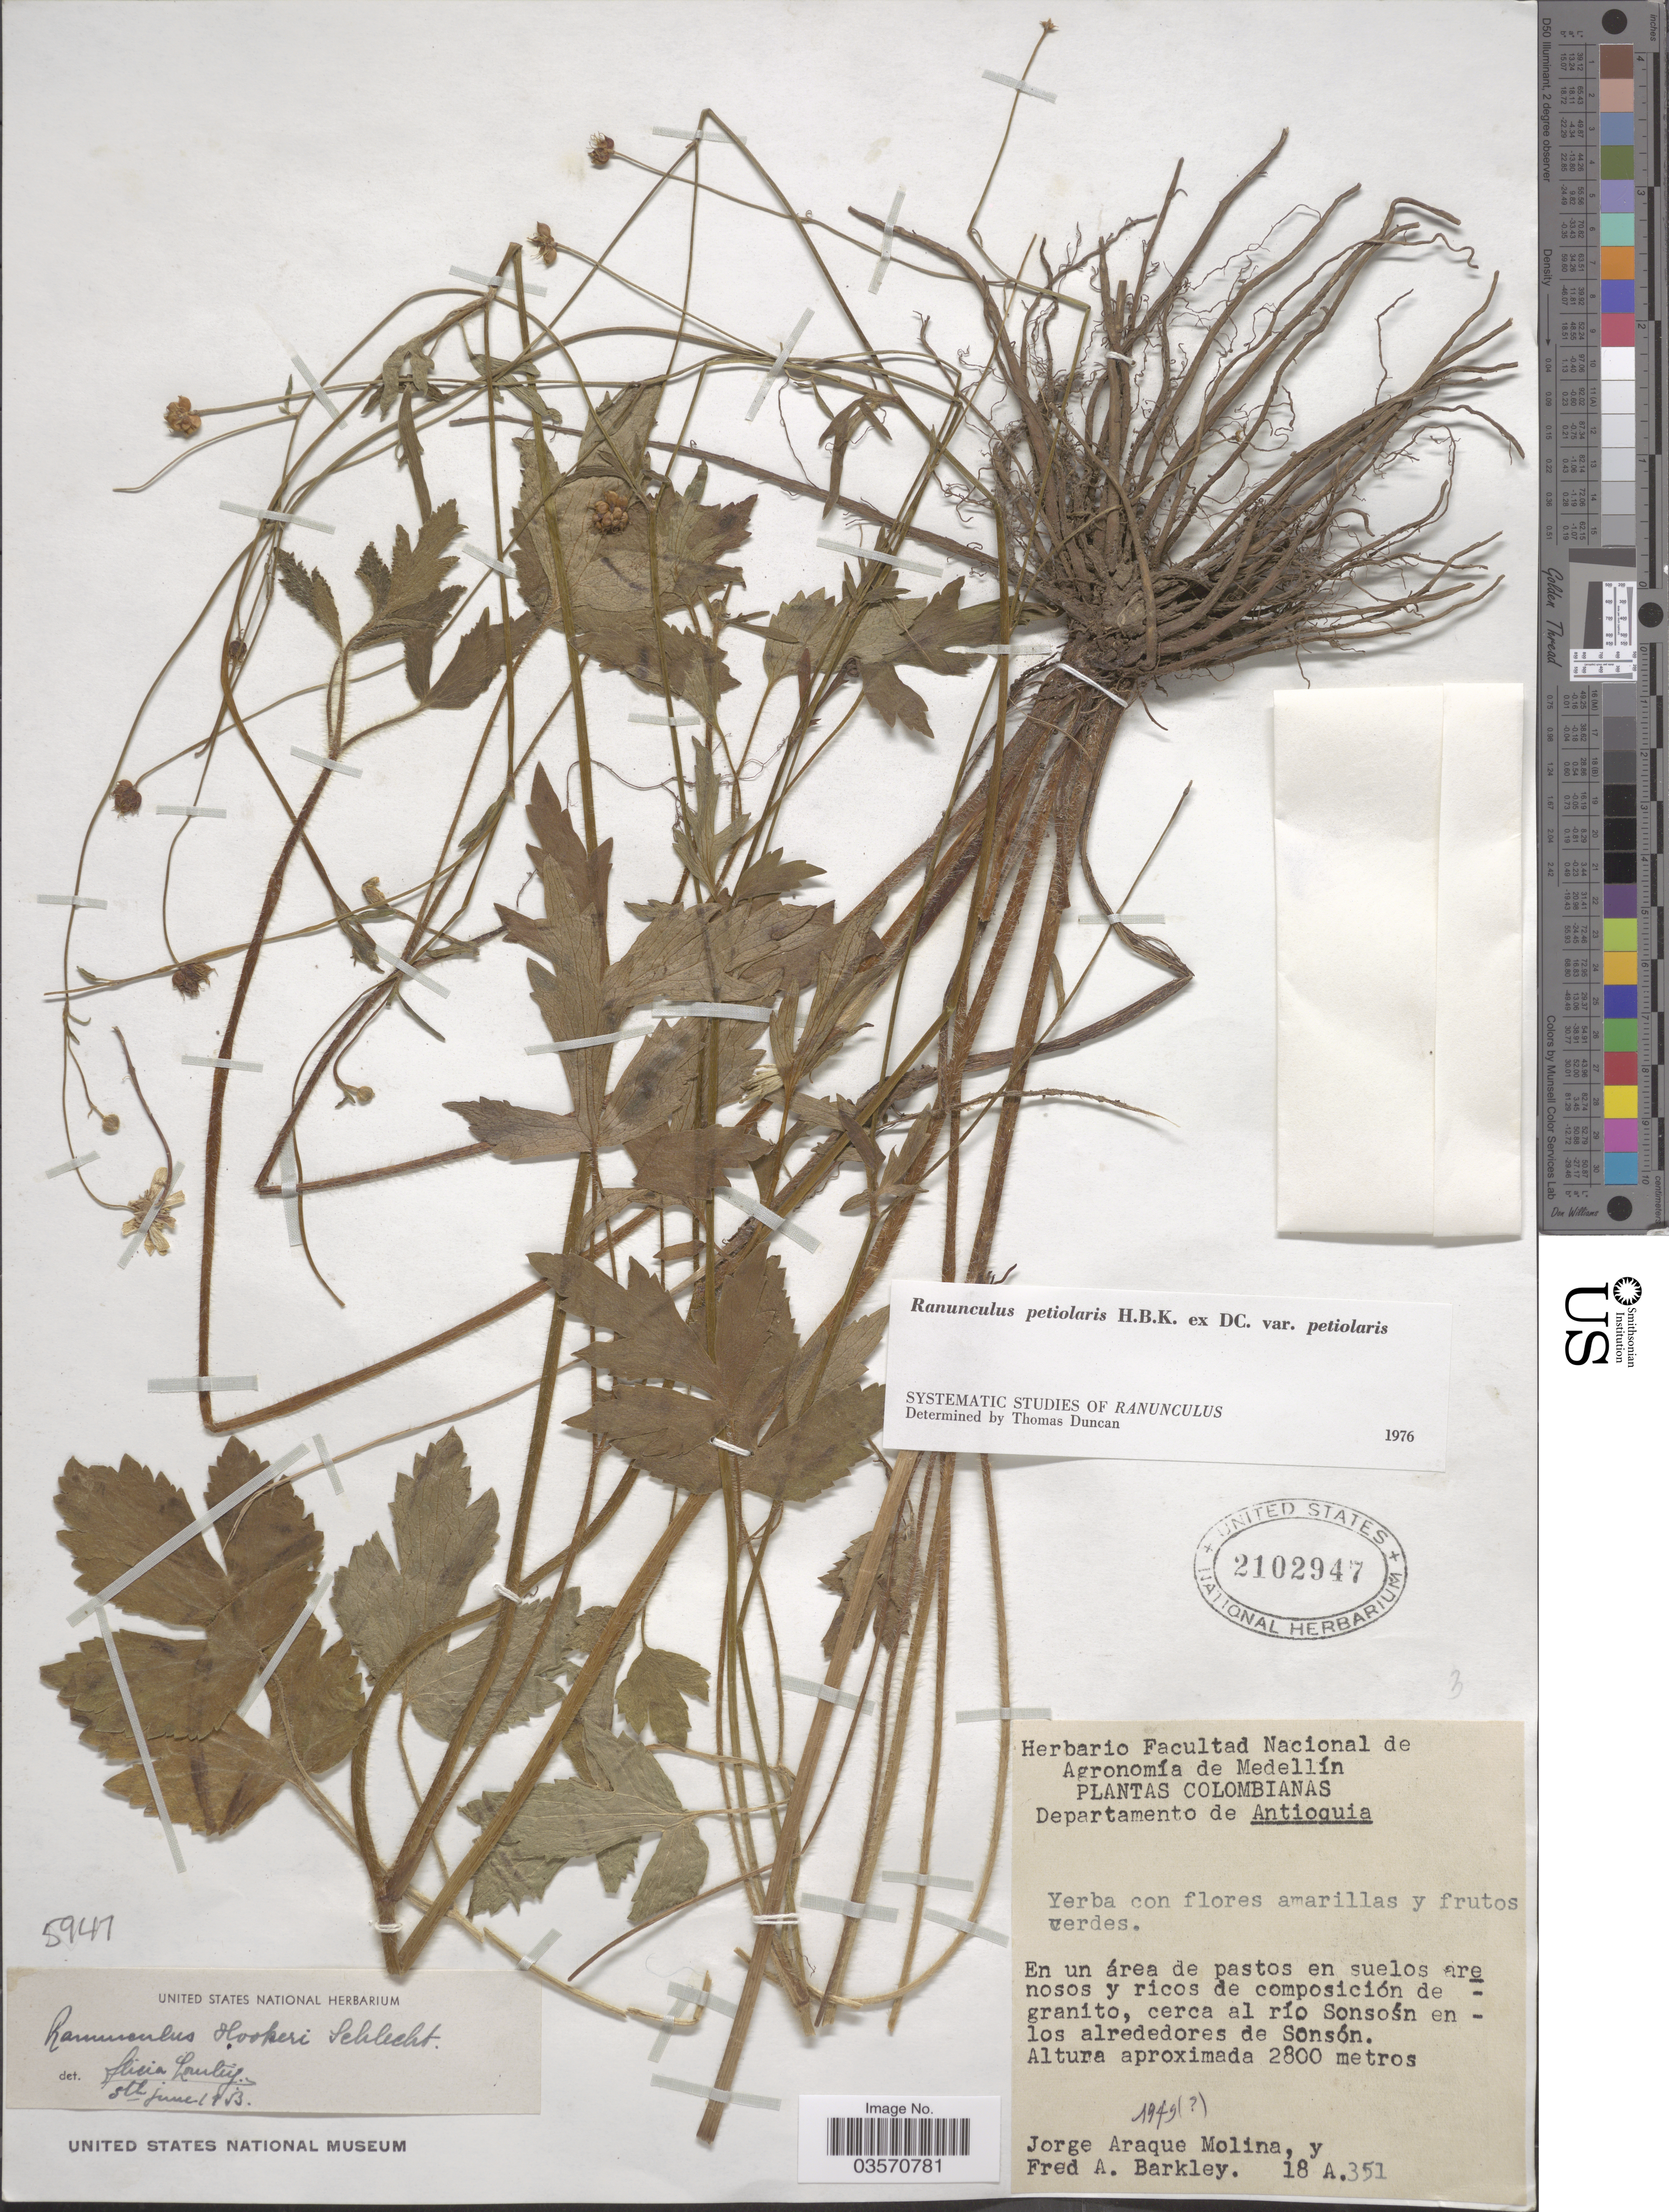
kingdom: Plantae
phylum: Tracheophyta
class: Magnoliopsida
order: Ranunculales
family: Ranunculaceae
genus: Ranunculus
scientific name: Ranunculus petiolaris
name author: Kunth ex DC.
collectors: J. A. Molina & F. A. Barkley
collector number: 18A351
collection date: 1949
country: Colombia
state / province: Antioquia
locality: Departamento de Antioguia. Cerca al río Sonsośn en los alrededores de Sonsón.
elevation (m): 2800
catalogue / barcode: US 2102947